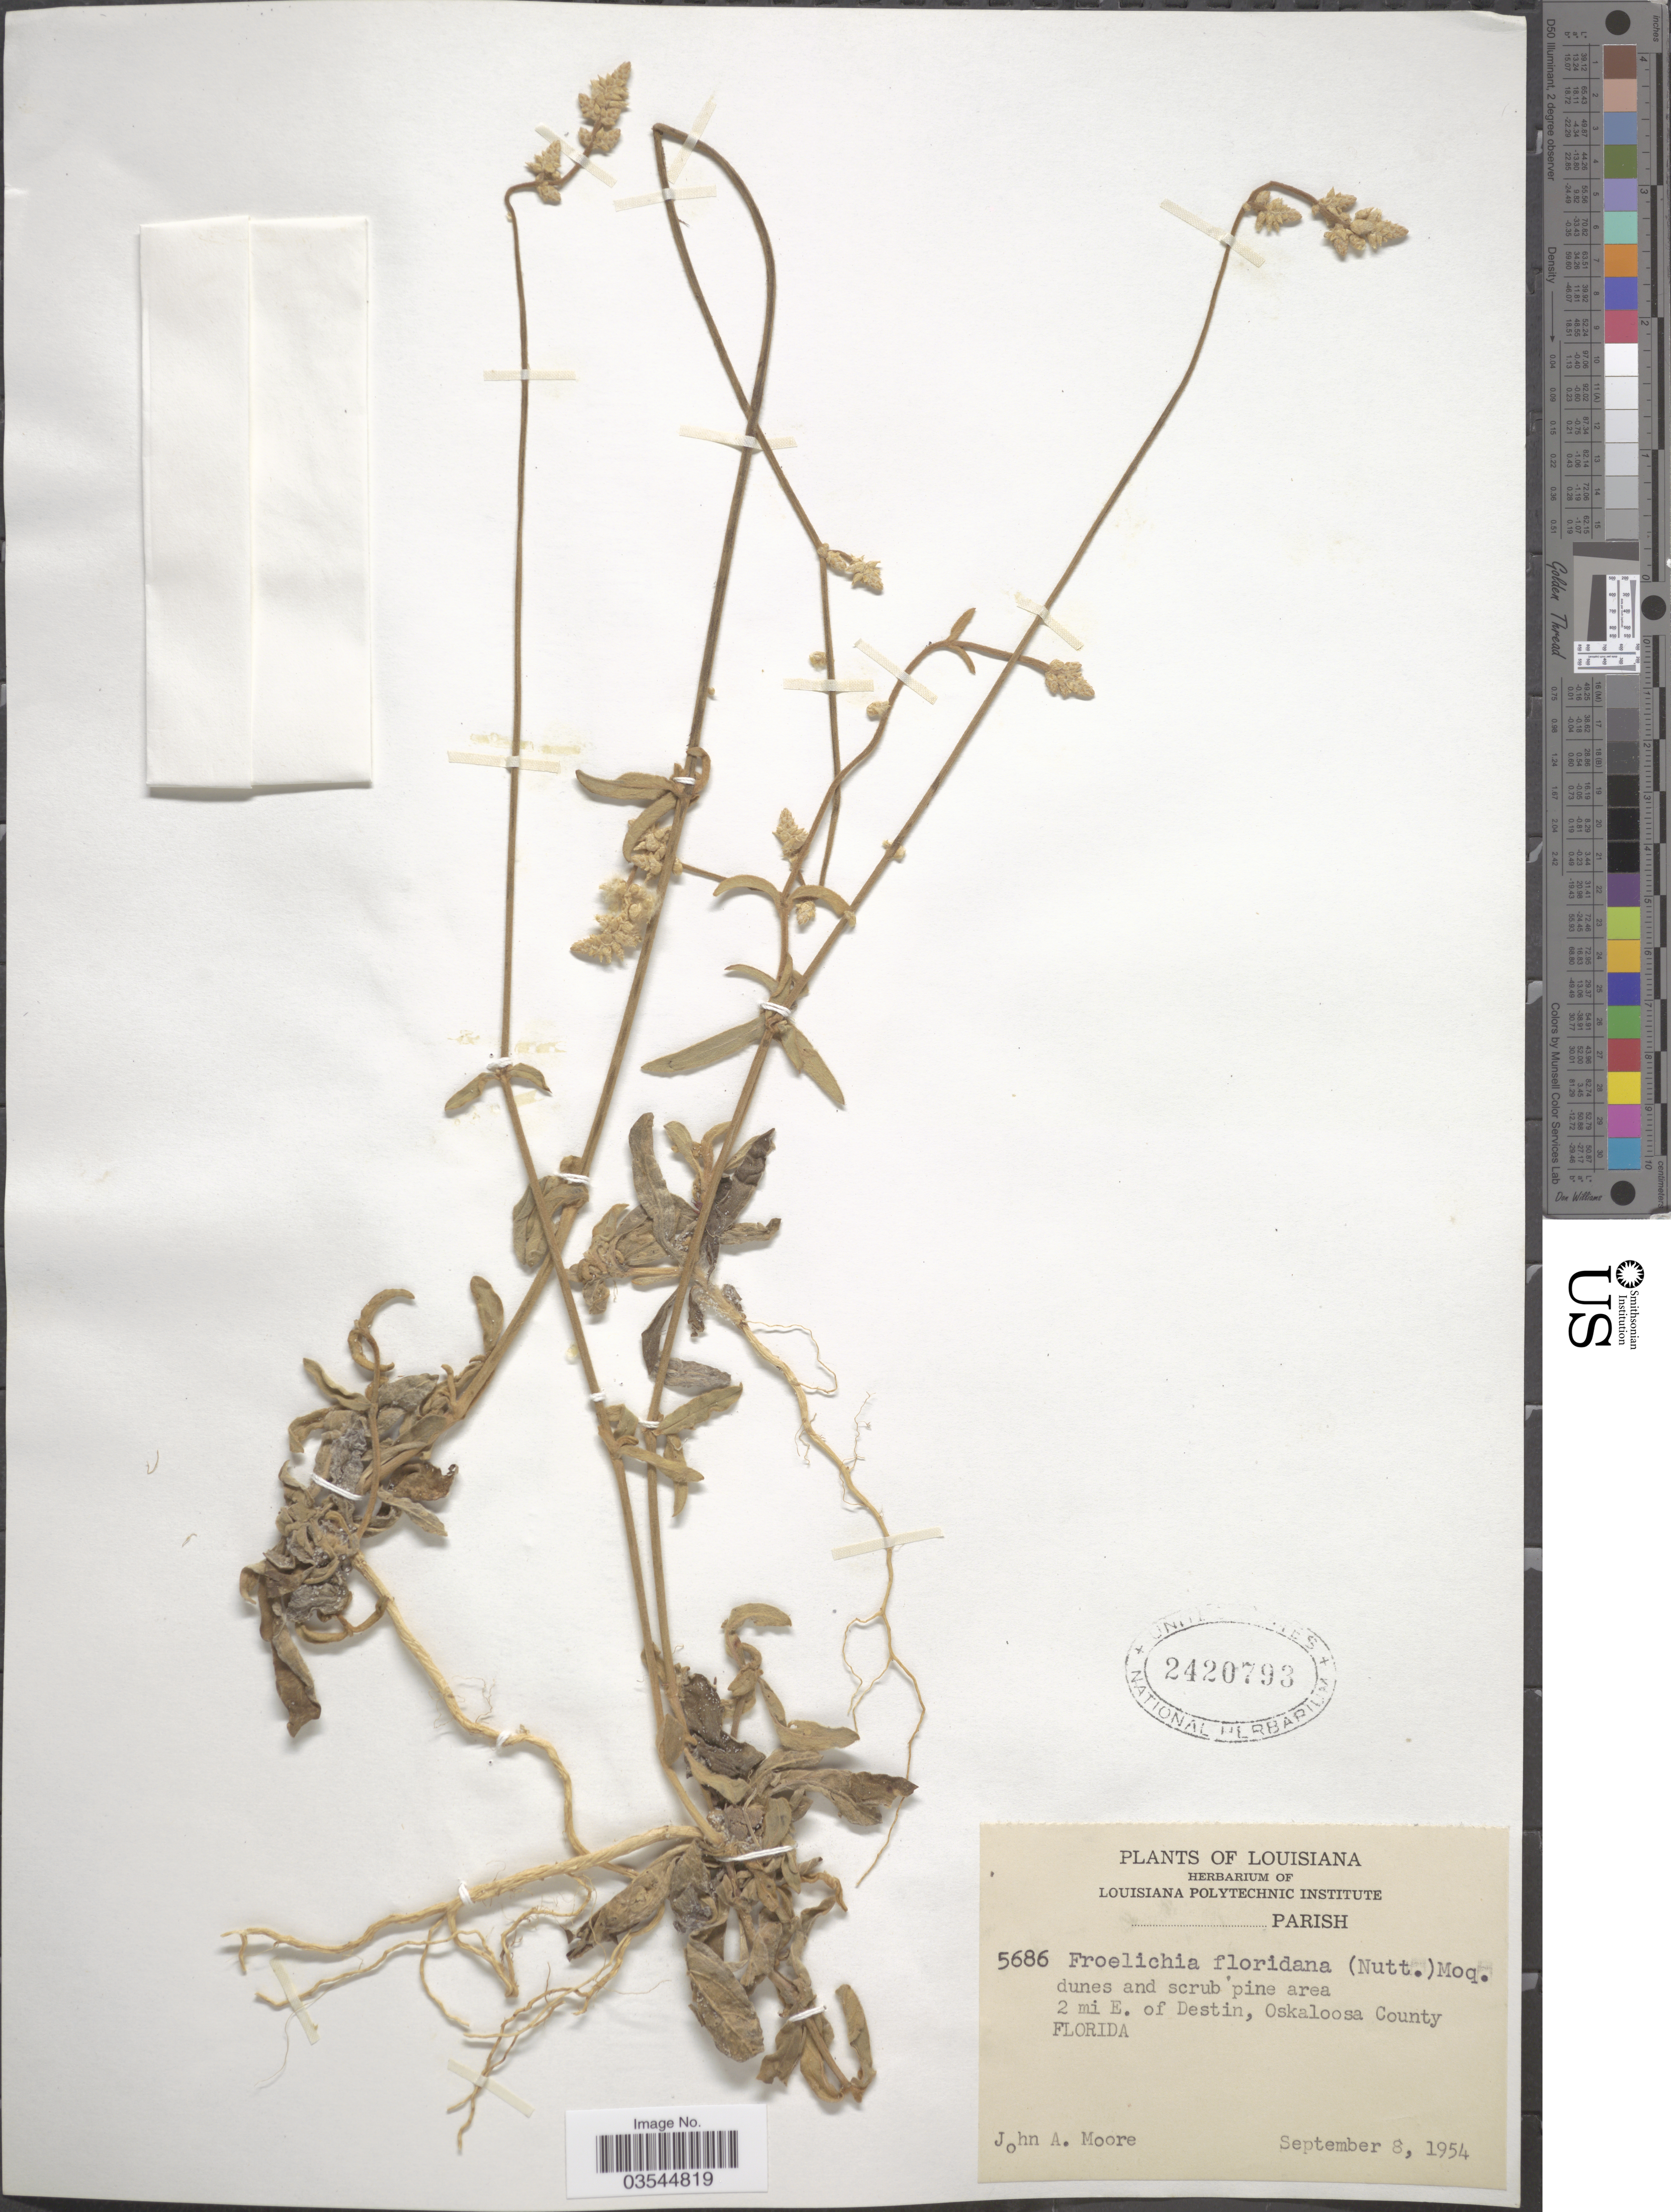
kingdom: Plantae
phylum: Tracheophyta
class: Magnoliopsida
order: Caryophyllales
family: Amaranthaceae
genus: Froelichia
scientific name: Froelichia floridana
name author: (Nutt.) Moq.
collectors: J. A. Moore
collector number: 5686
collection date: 1954-09-08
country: United States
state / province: Louisiana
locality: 2 mi E. of Destin, Oskaloosa County.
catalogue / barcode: US 2420793